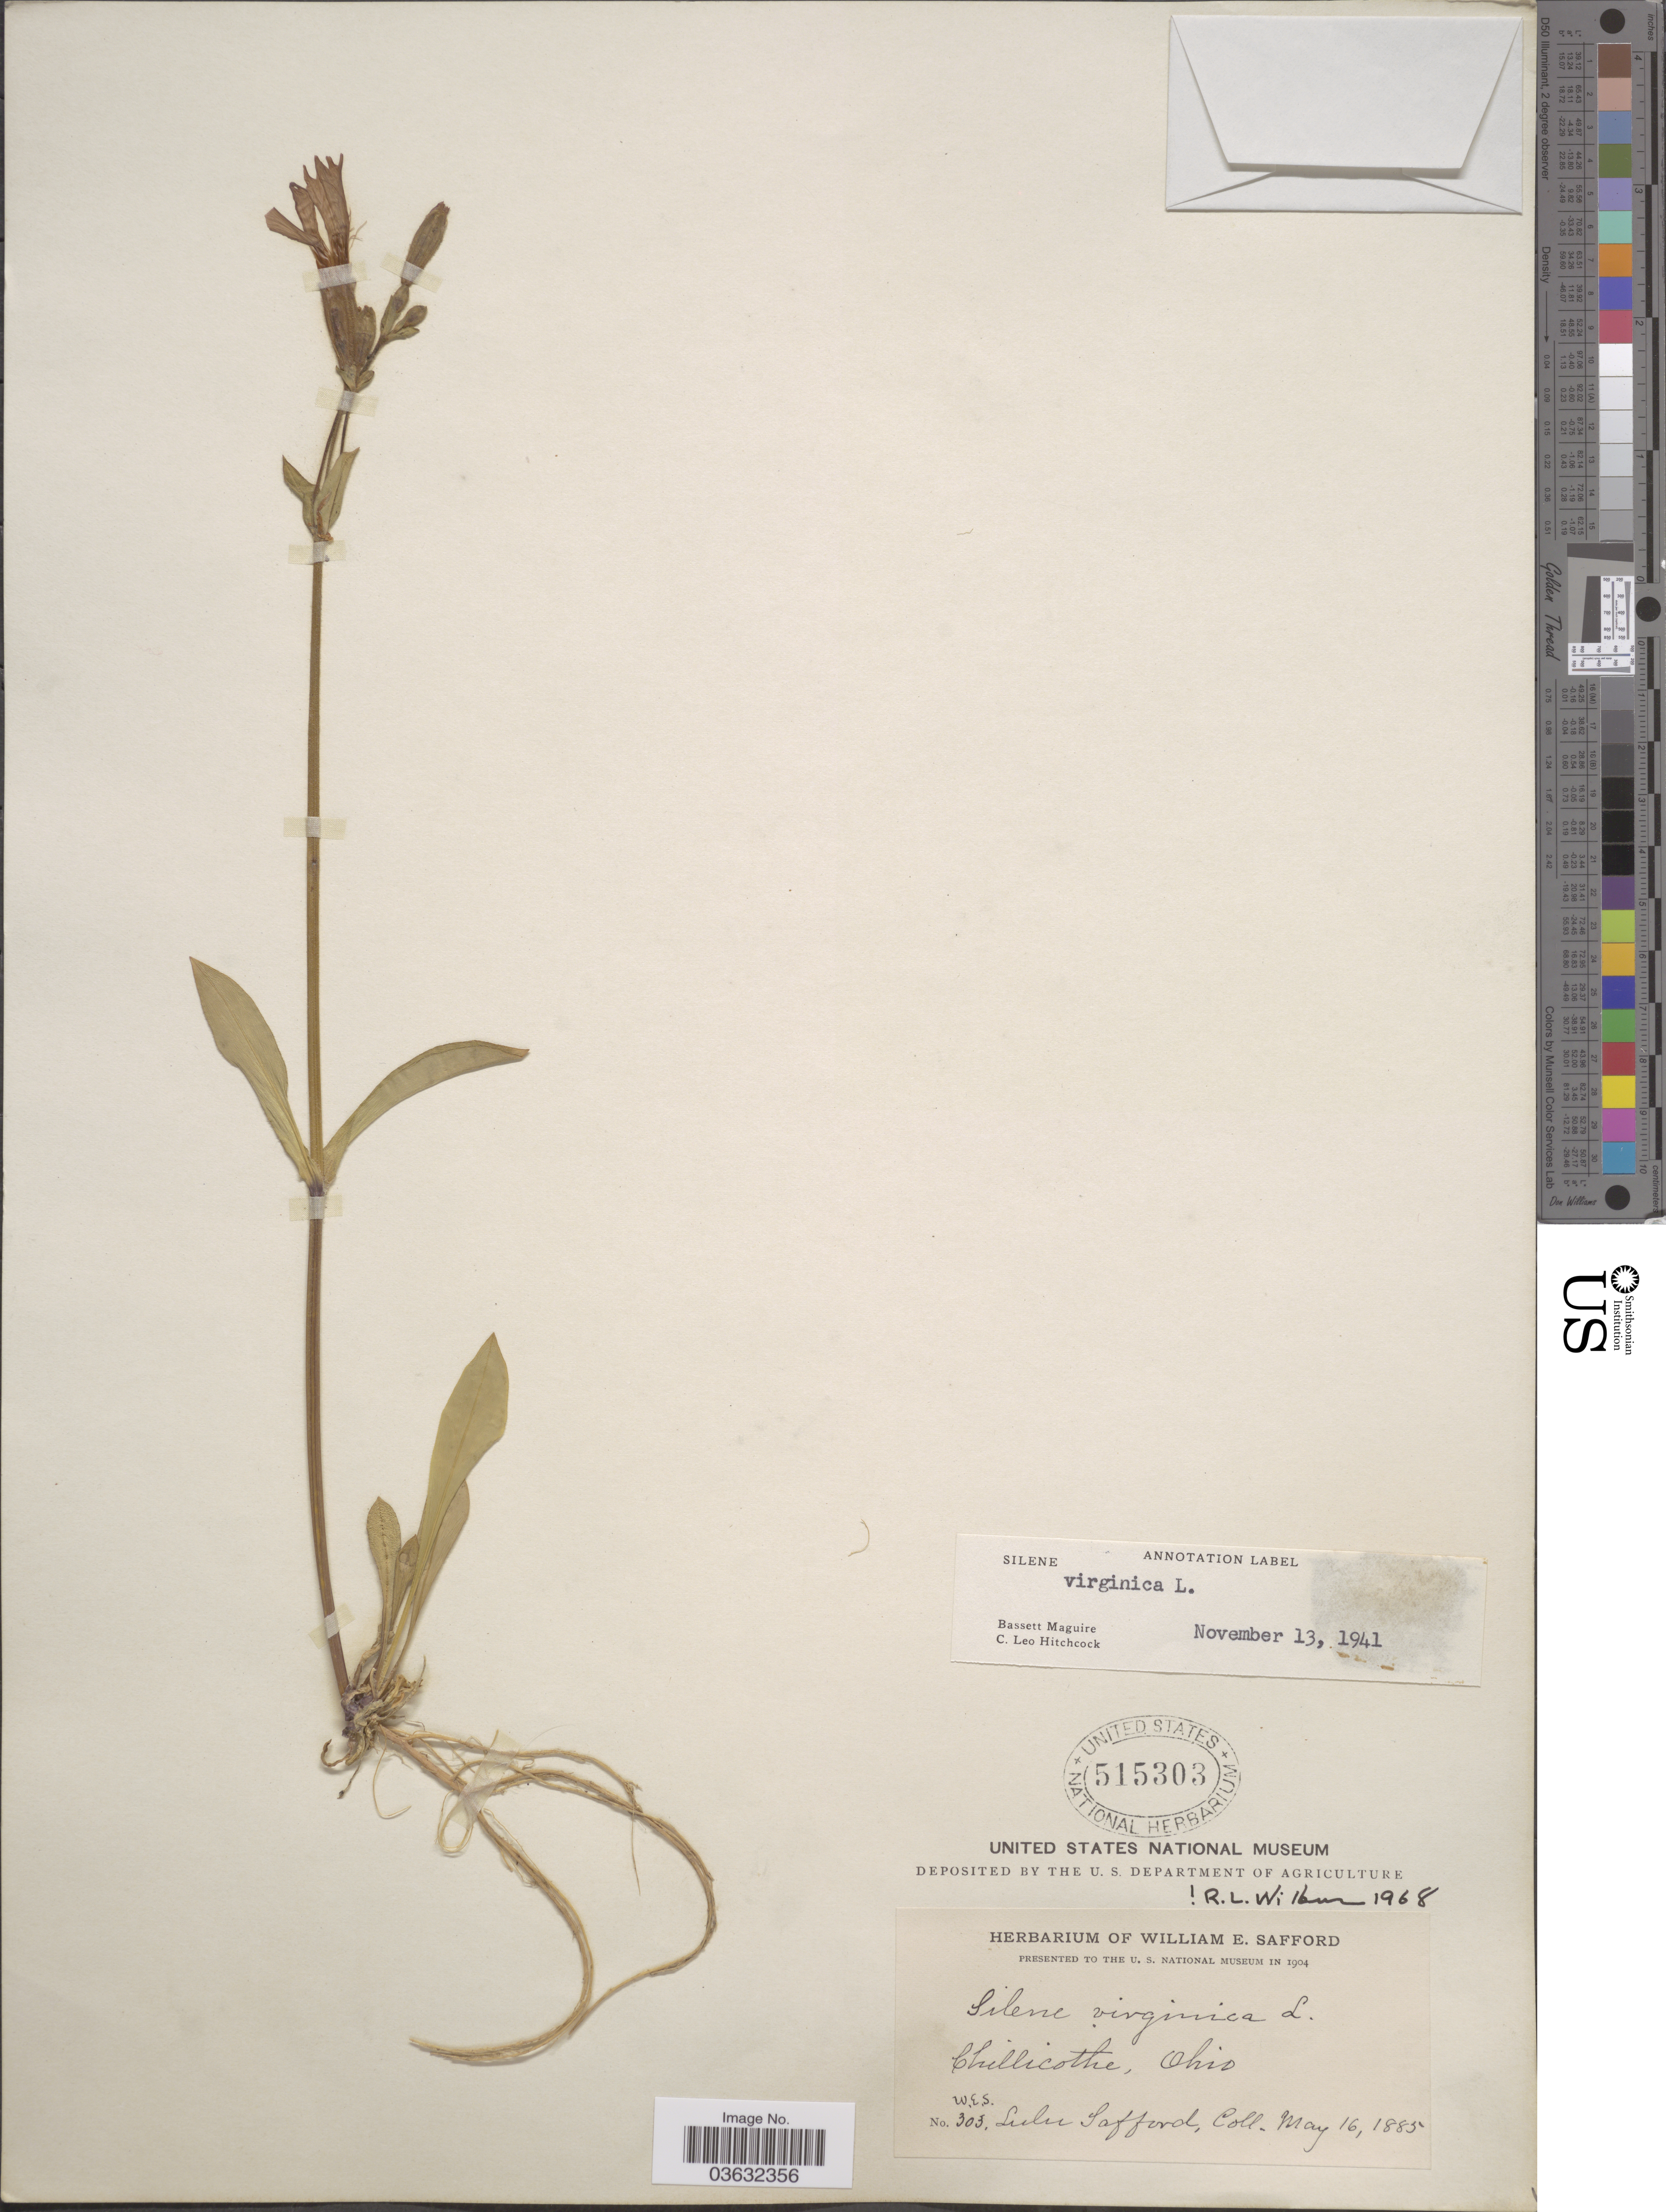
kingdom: Plantae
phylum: Tracheophyta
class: Magnoliopsida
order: Caryophyllales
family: Caryophyllaceae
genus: Silene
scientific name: Silene virginica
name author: L.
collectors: L. Safford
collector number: WES303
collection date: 1885-05-16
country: United States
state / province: Ohio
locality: Chillicothe.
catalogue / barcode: US 515303